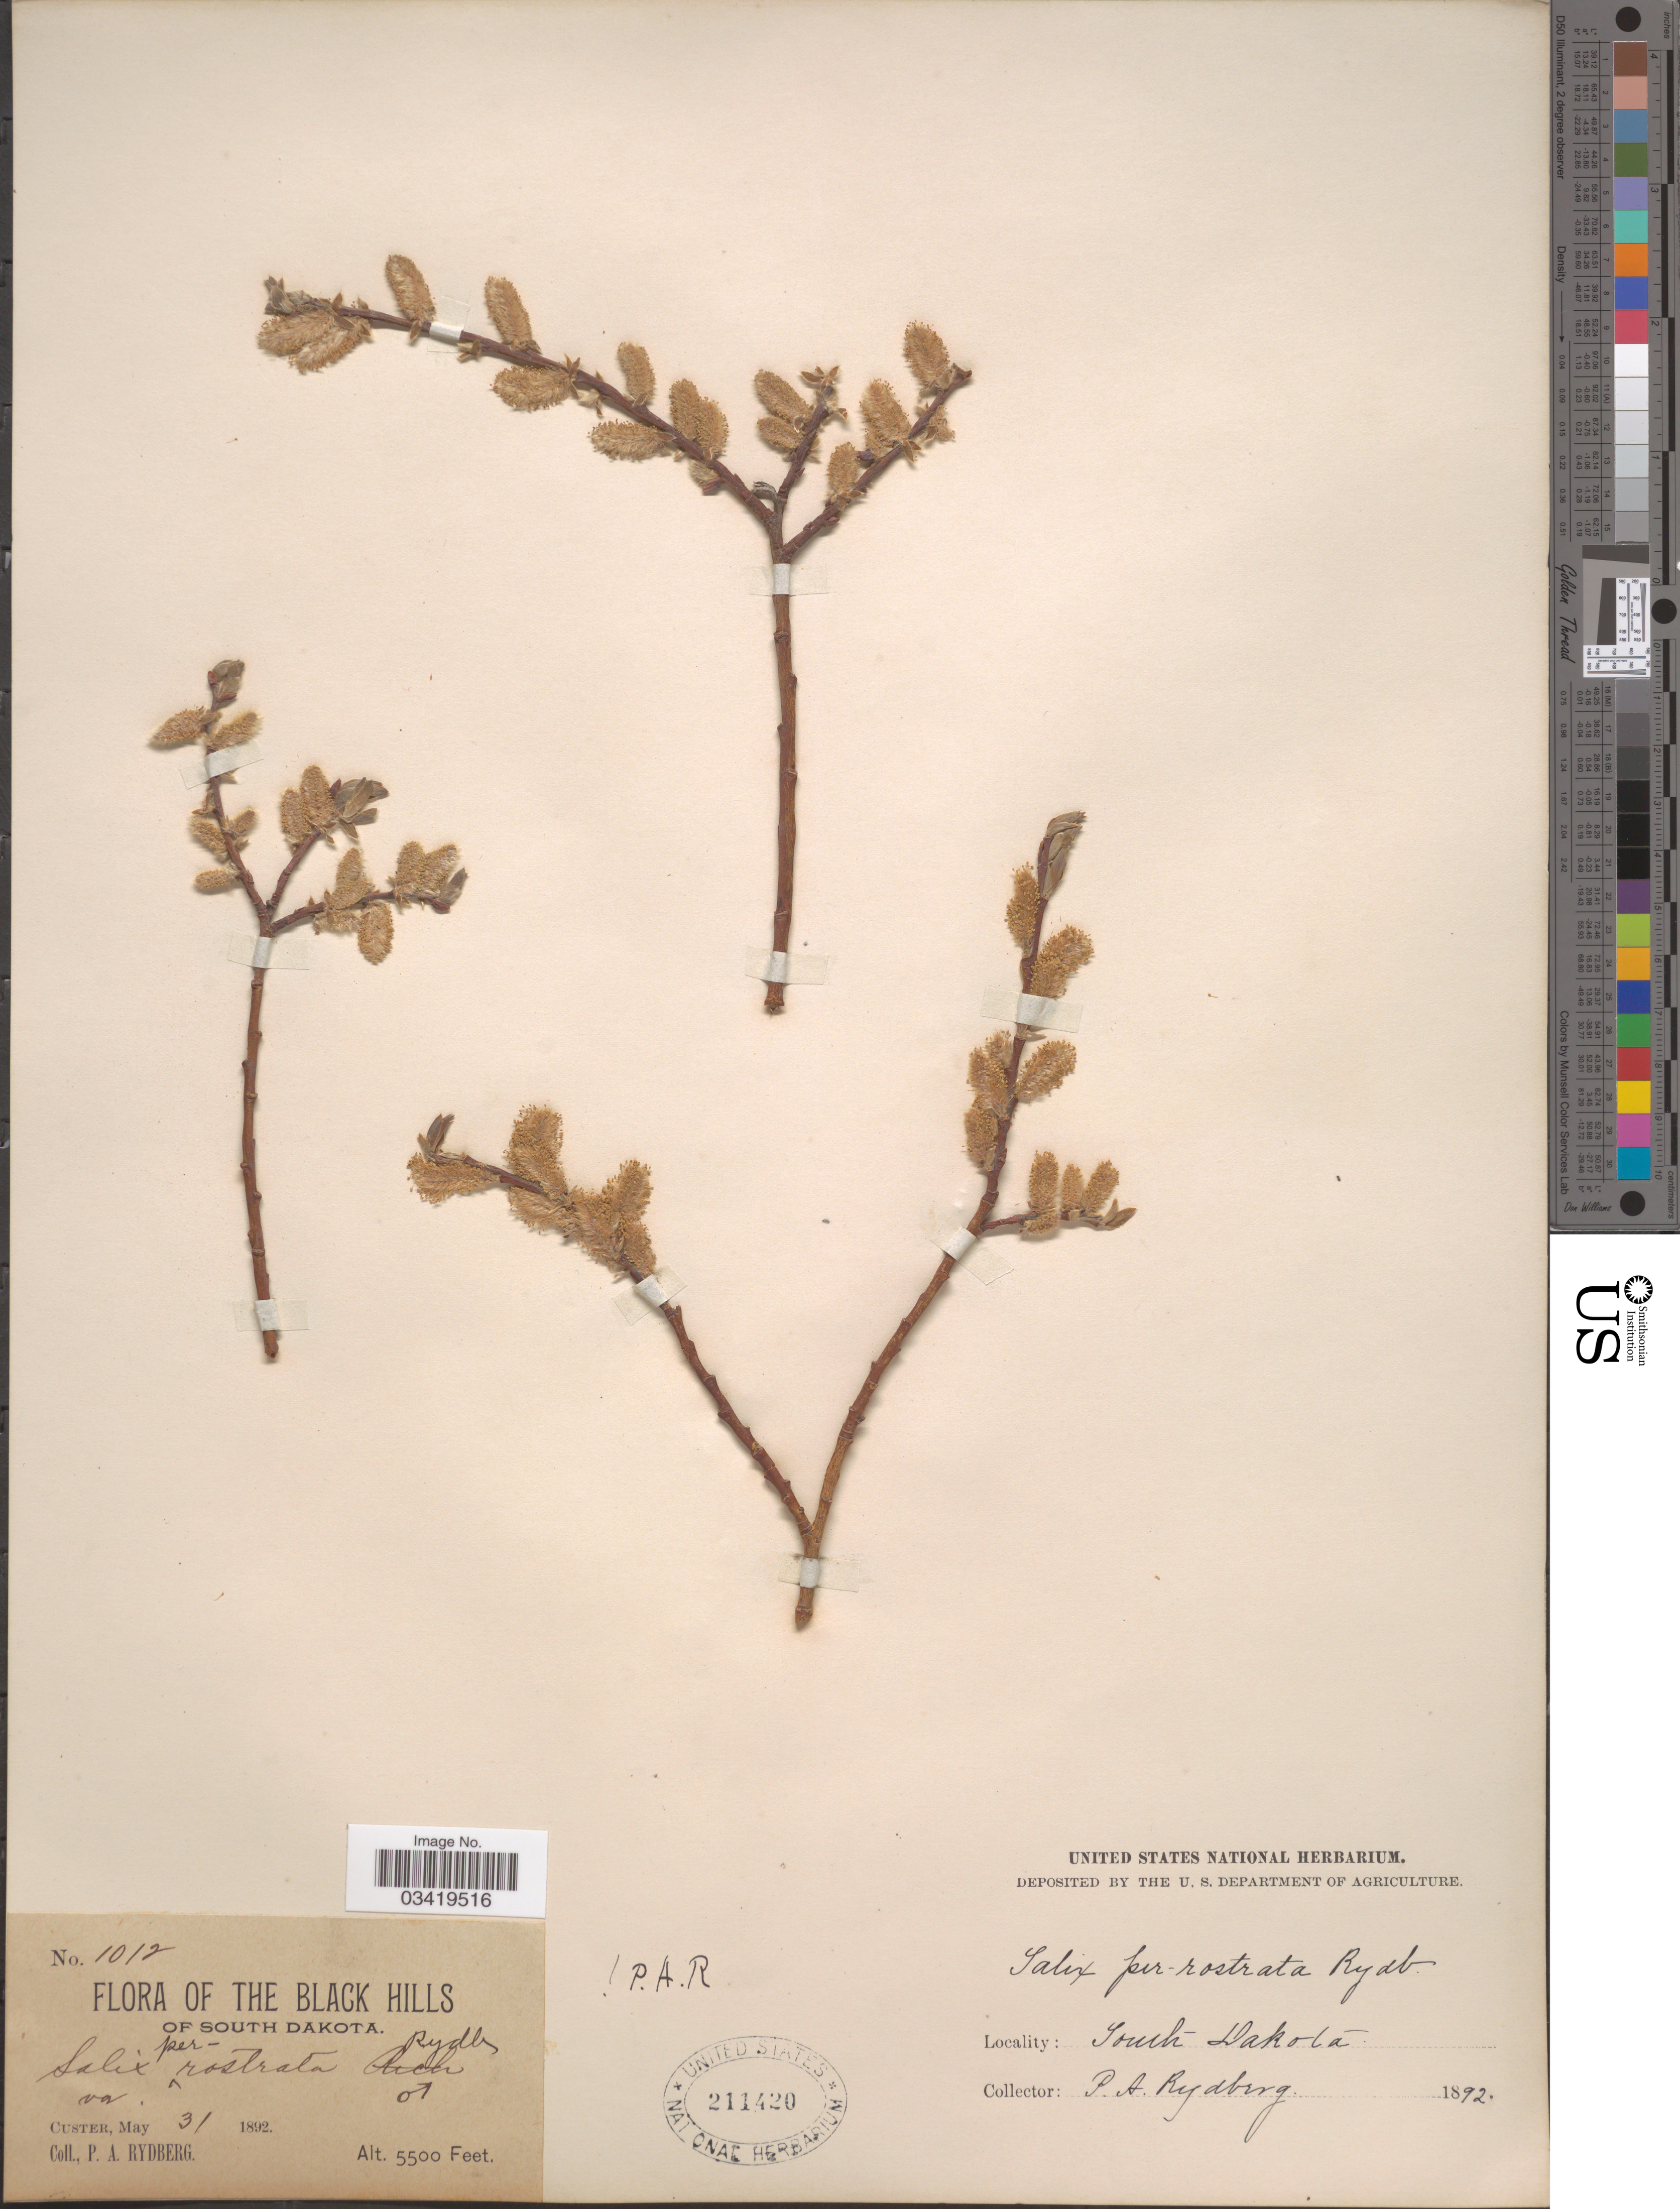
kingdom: Plantae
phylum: Tracheophyta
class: Magnoliopsida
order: Malpighiales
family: Salicaceae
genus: Salix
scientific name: Salix bebbiana var. perrostrata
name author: Sarg.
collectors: P. A. Rydberg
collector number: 1012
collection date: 1892-05-31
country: United States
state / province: South Dakota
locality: The Black Hills of South Dakota. Custer.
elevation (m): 1676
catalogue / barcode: US 211420